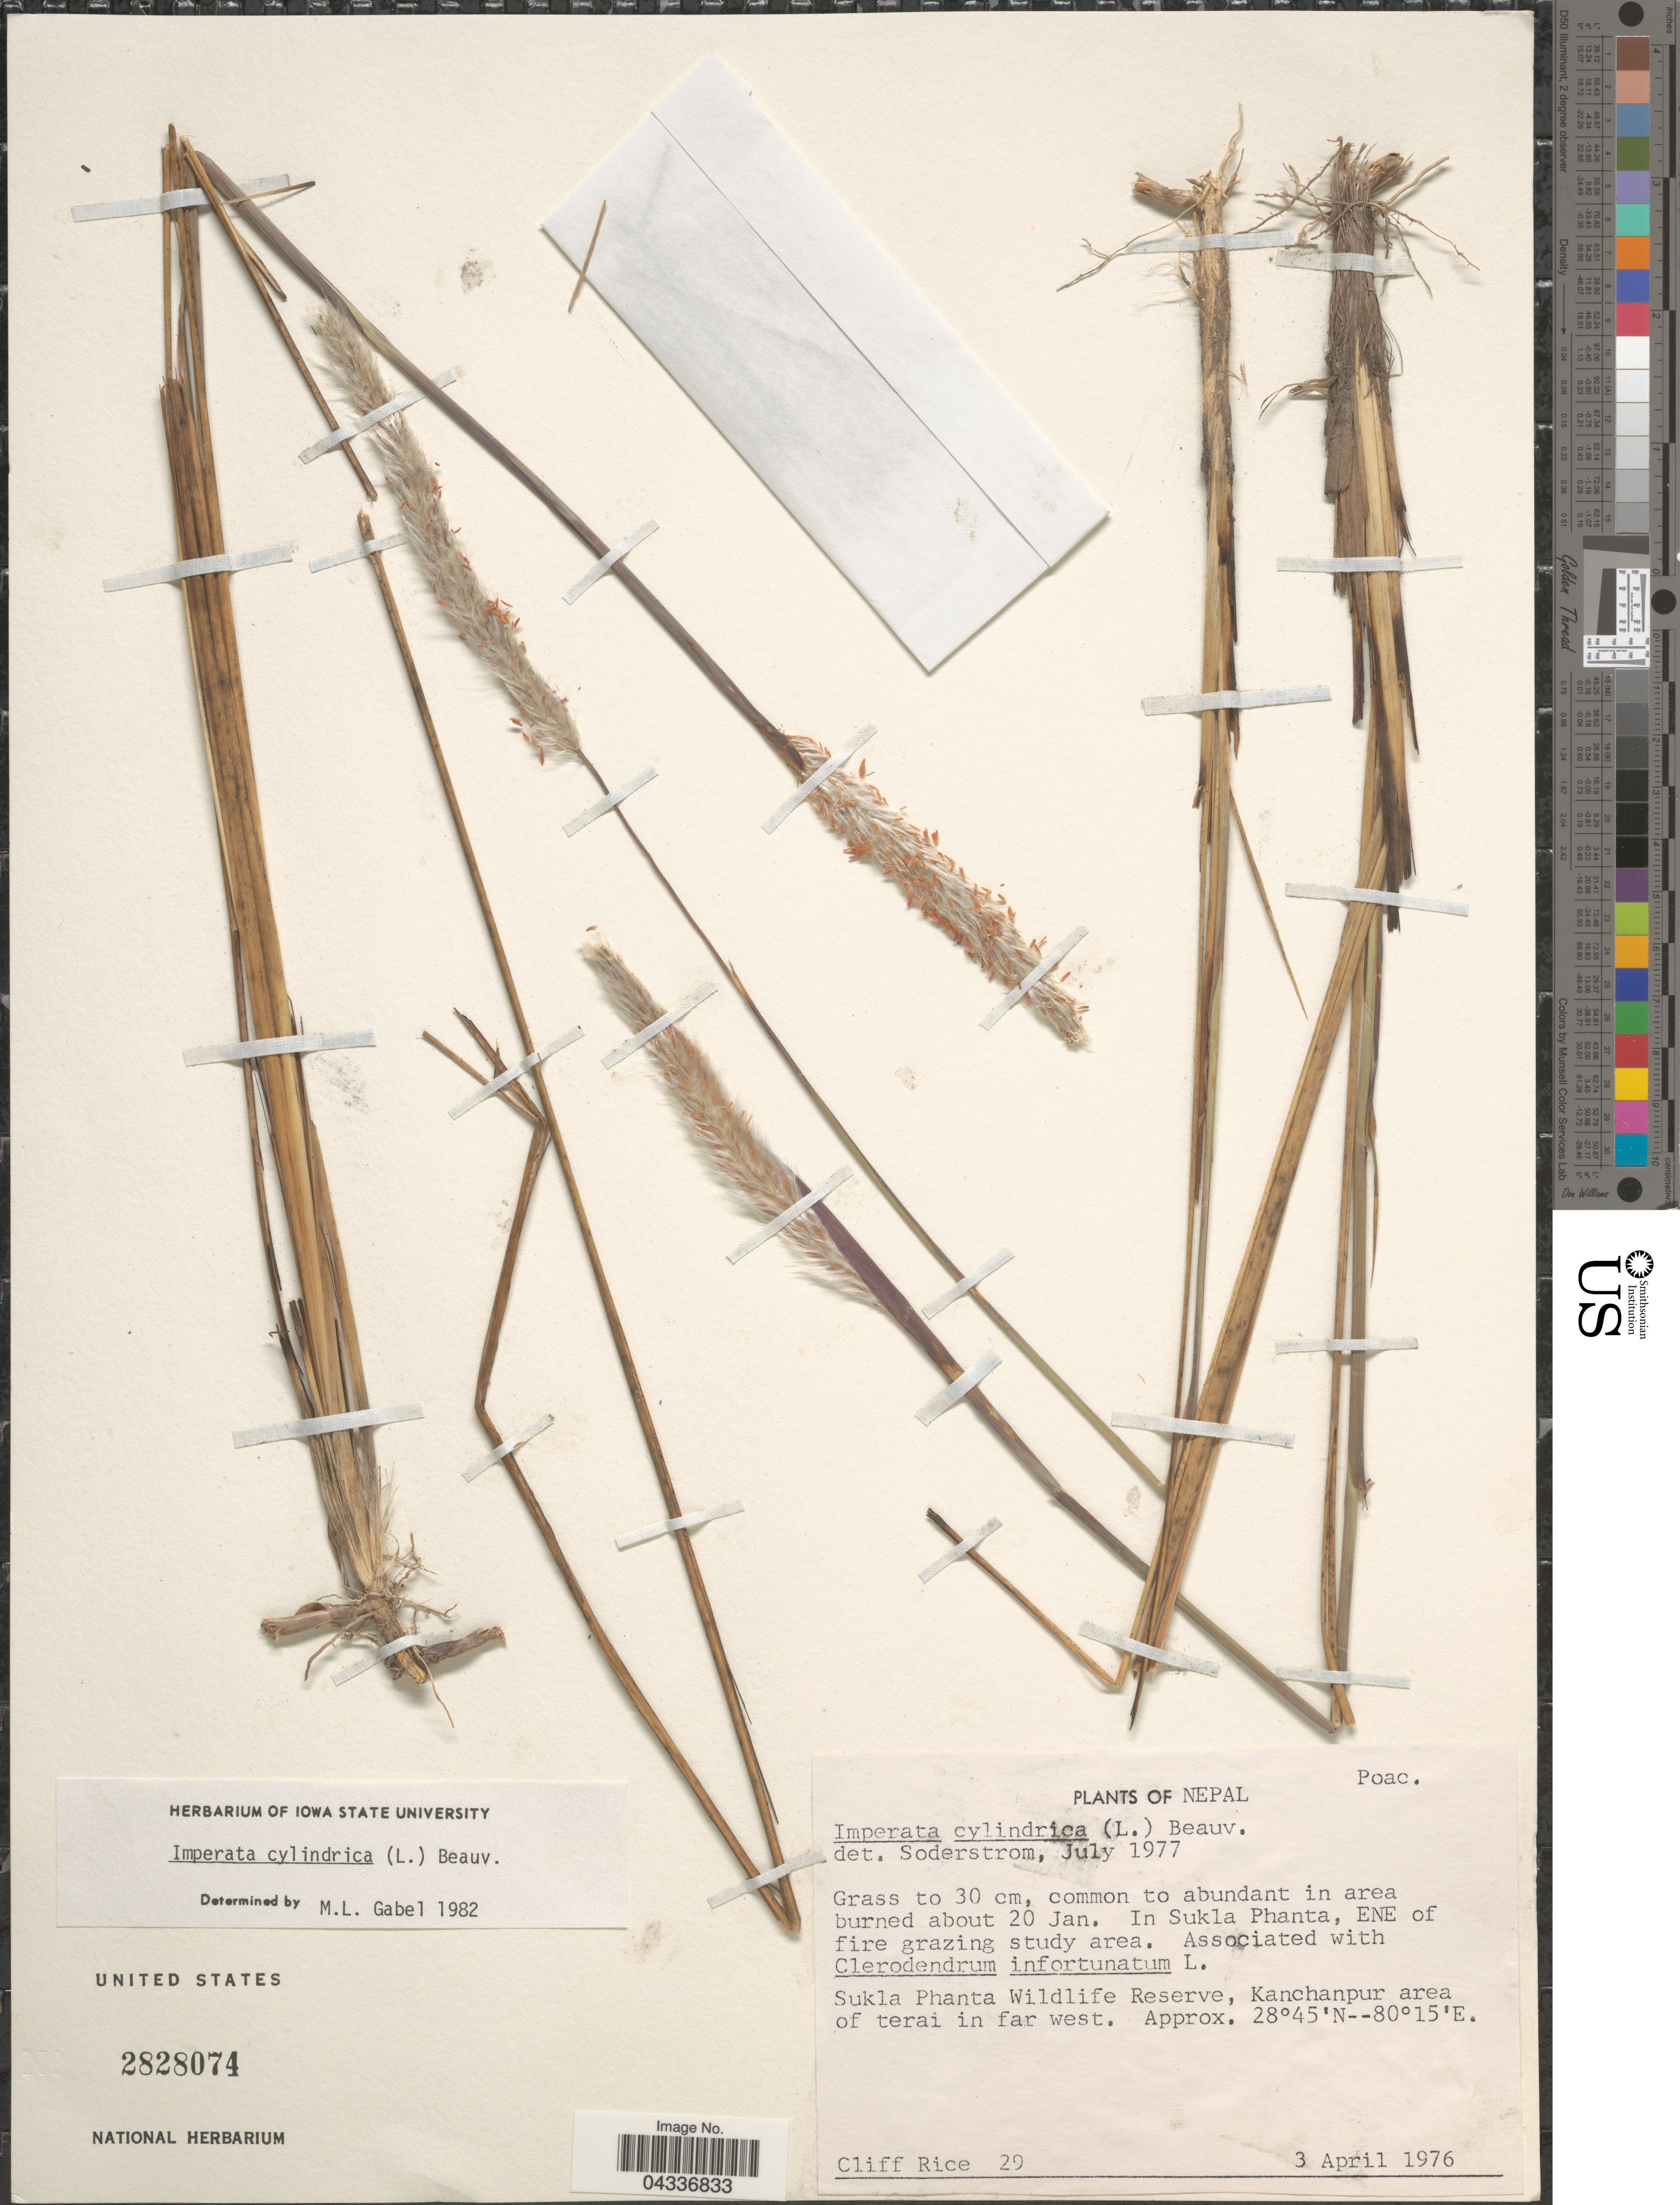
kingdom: Plantae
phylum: Tracheophyta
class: Liliopsida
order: Poales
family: Poaceae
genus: Imperata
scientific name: Imperata cylindrica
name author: (L.) P. Beauv.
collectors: C. Rice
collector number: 29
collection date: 1976-04-03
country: Nepal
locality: In Sukla Phanta, ENE of fire grazing study area. Sukla Phanta Wildlife Reserve, Kanchanpur area of terai in far west.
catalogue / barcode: US 2828074